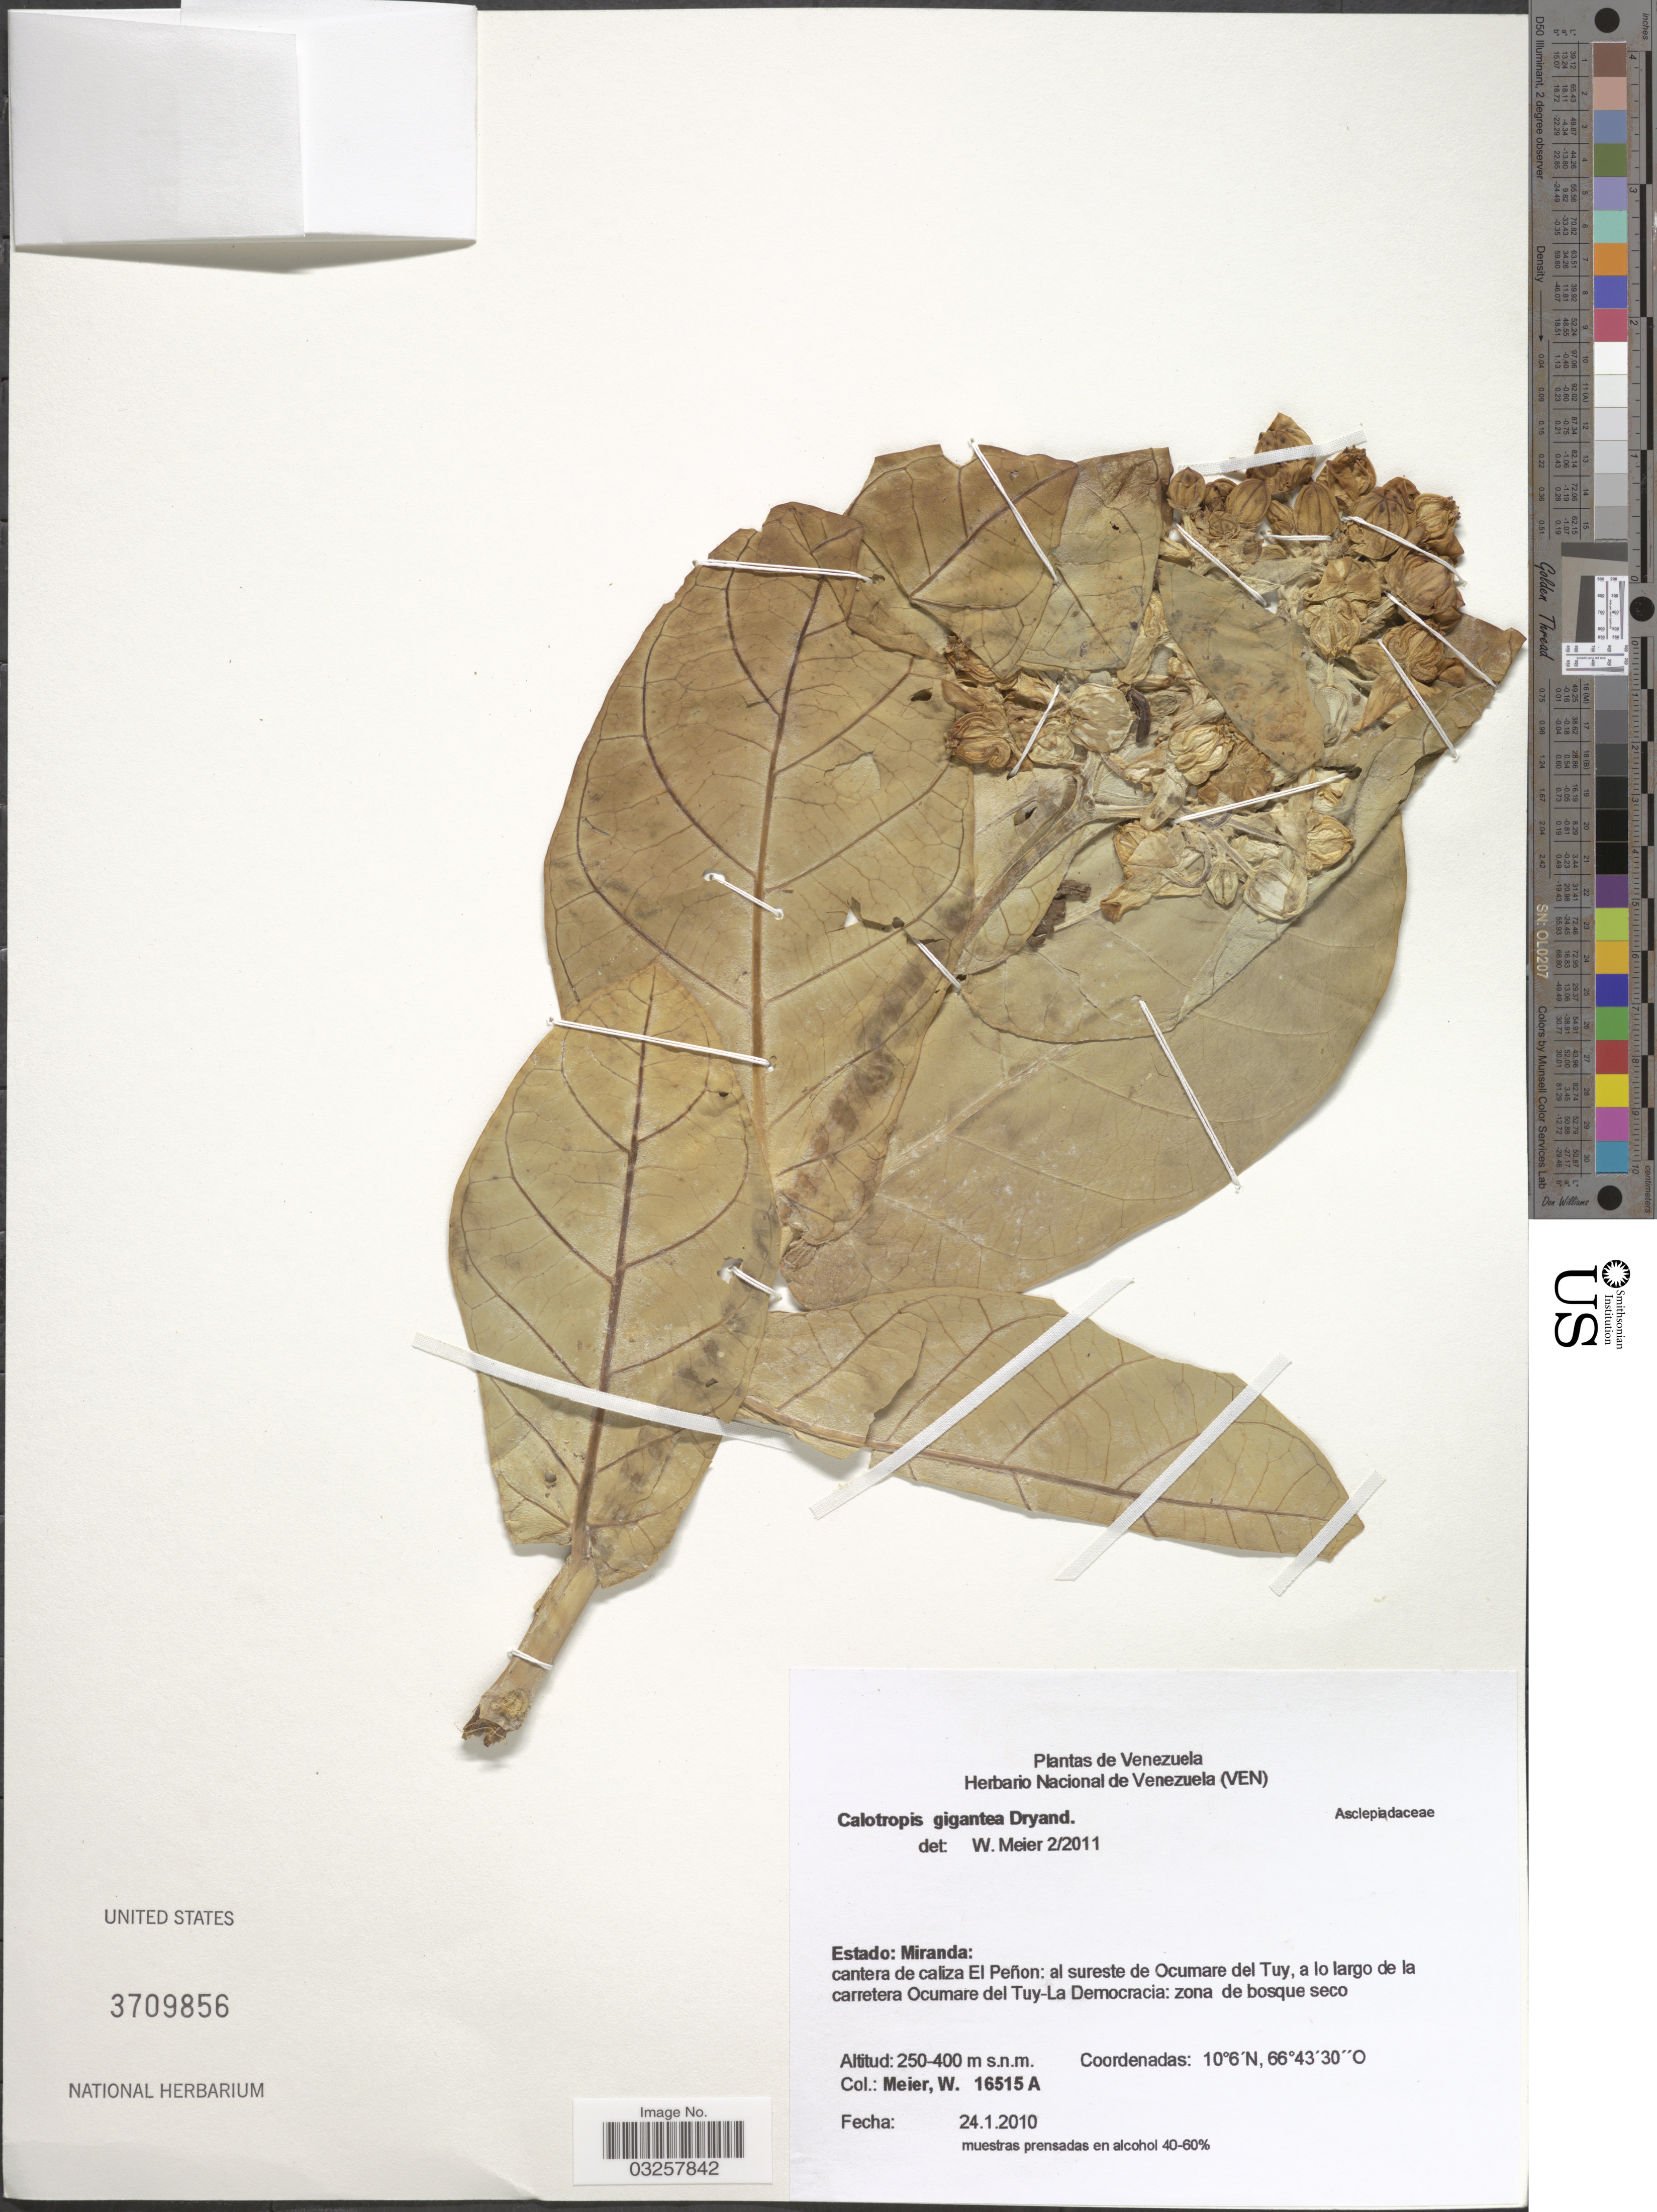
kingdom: Plantae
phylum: Tracheophyta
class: Magnoliopsida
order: Gentianales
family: Apocynaceae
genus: Calotropis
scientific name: Calotropis gigantea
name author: (L.) W.T. Aiton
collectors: W. Meier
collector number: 16515A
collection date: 2010-01-24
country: Venezuela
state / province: Miranda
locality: Cantera de caliza El Peñon: al sureste de Ocumare del Tuy, a lo largo de la carretera Ocumare del Tuy-La Democracia.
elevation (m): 250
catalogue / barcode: US 3709856